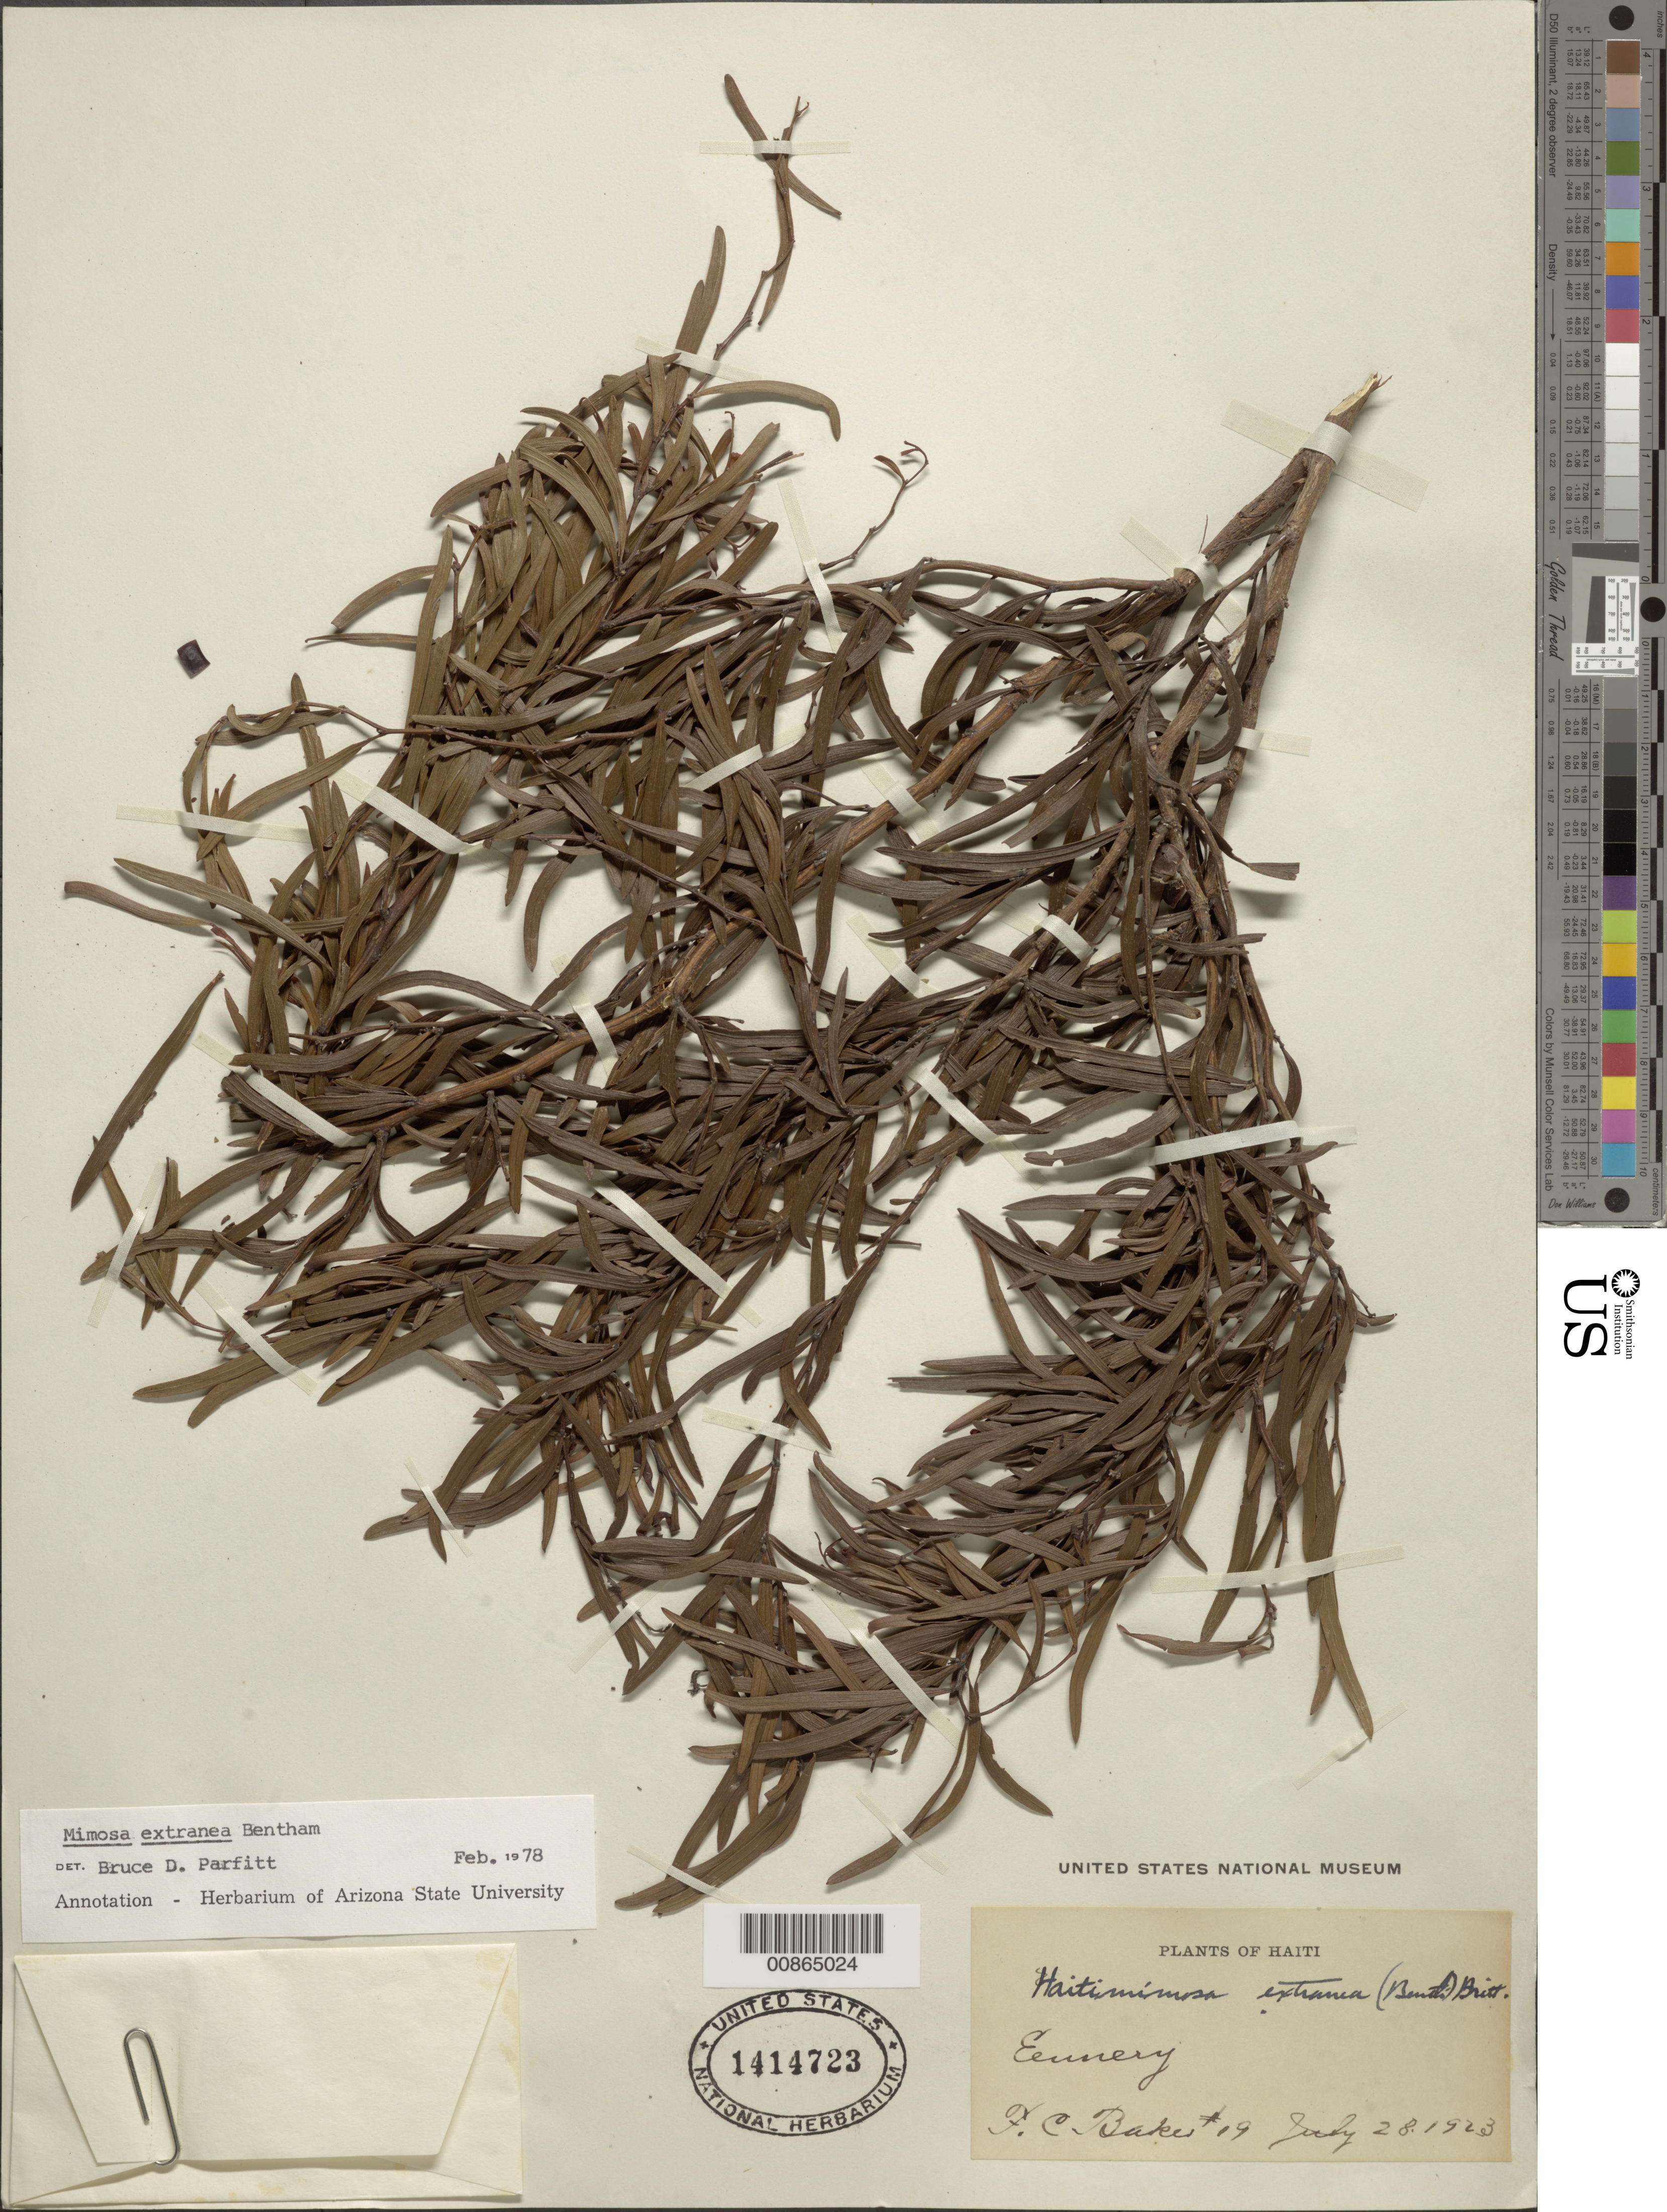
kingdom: Plantae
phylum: Tracheophyta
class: Magnoliopsida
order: Fabales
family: Fabaceae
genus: Mimosa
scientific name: Mimosa extranea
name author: Benth.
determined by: Parfitt, B. D., (ASU), Arizona State University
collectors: F. C. Baker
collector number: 19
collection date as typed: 28 Jul 1923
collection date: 1923-07-28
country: Haiti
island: Hispaniola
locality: Ennery.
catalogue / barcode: US 1414723